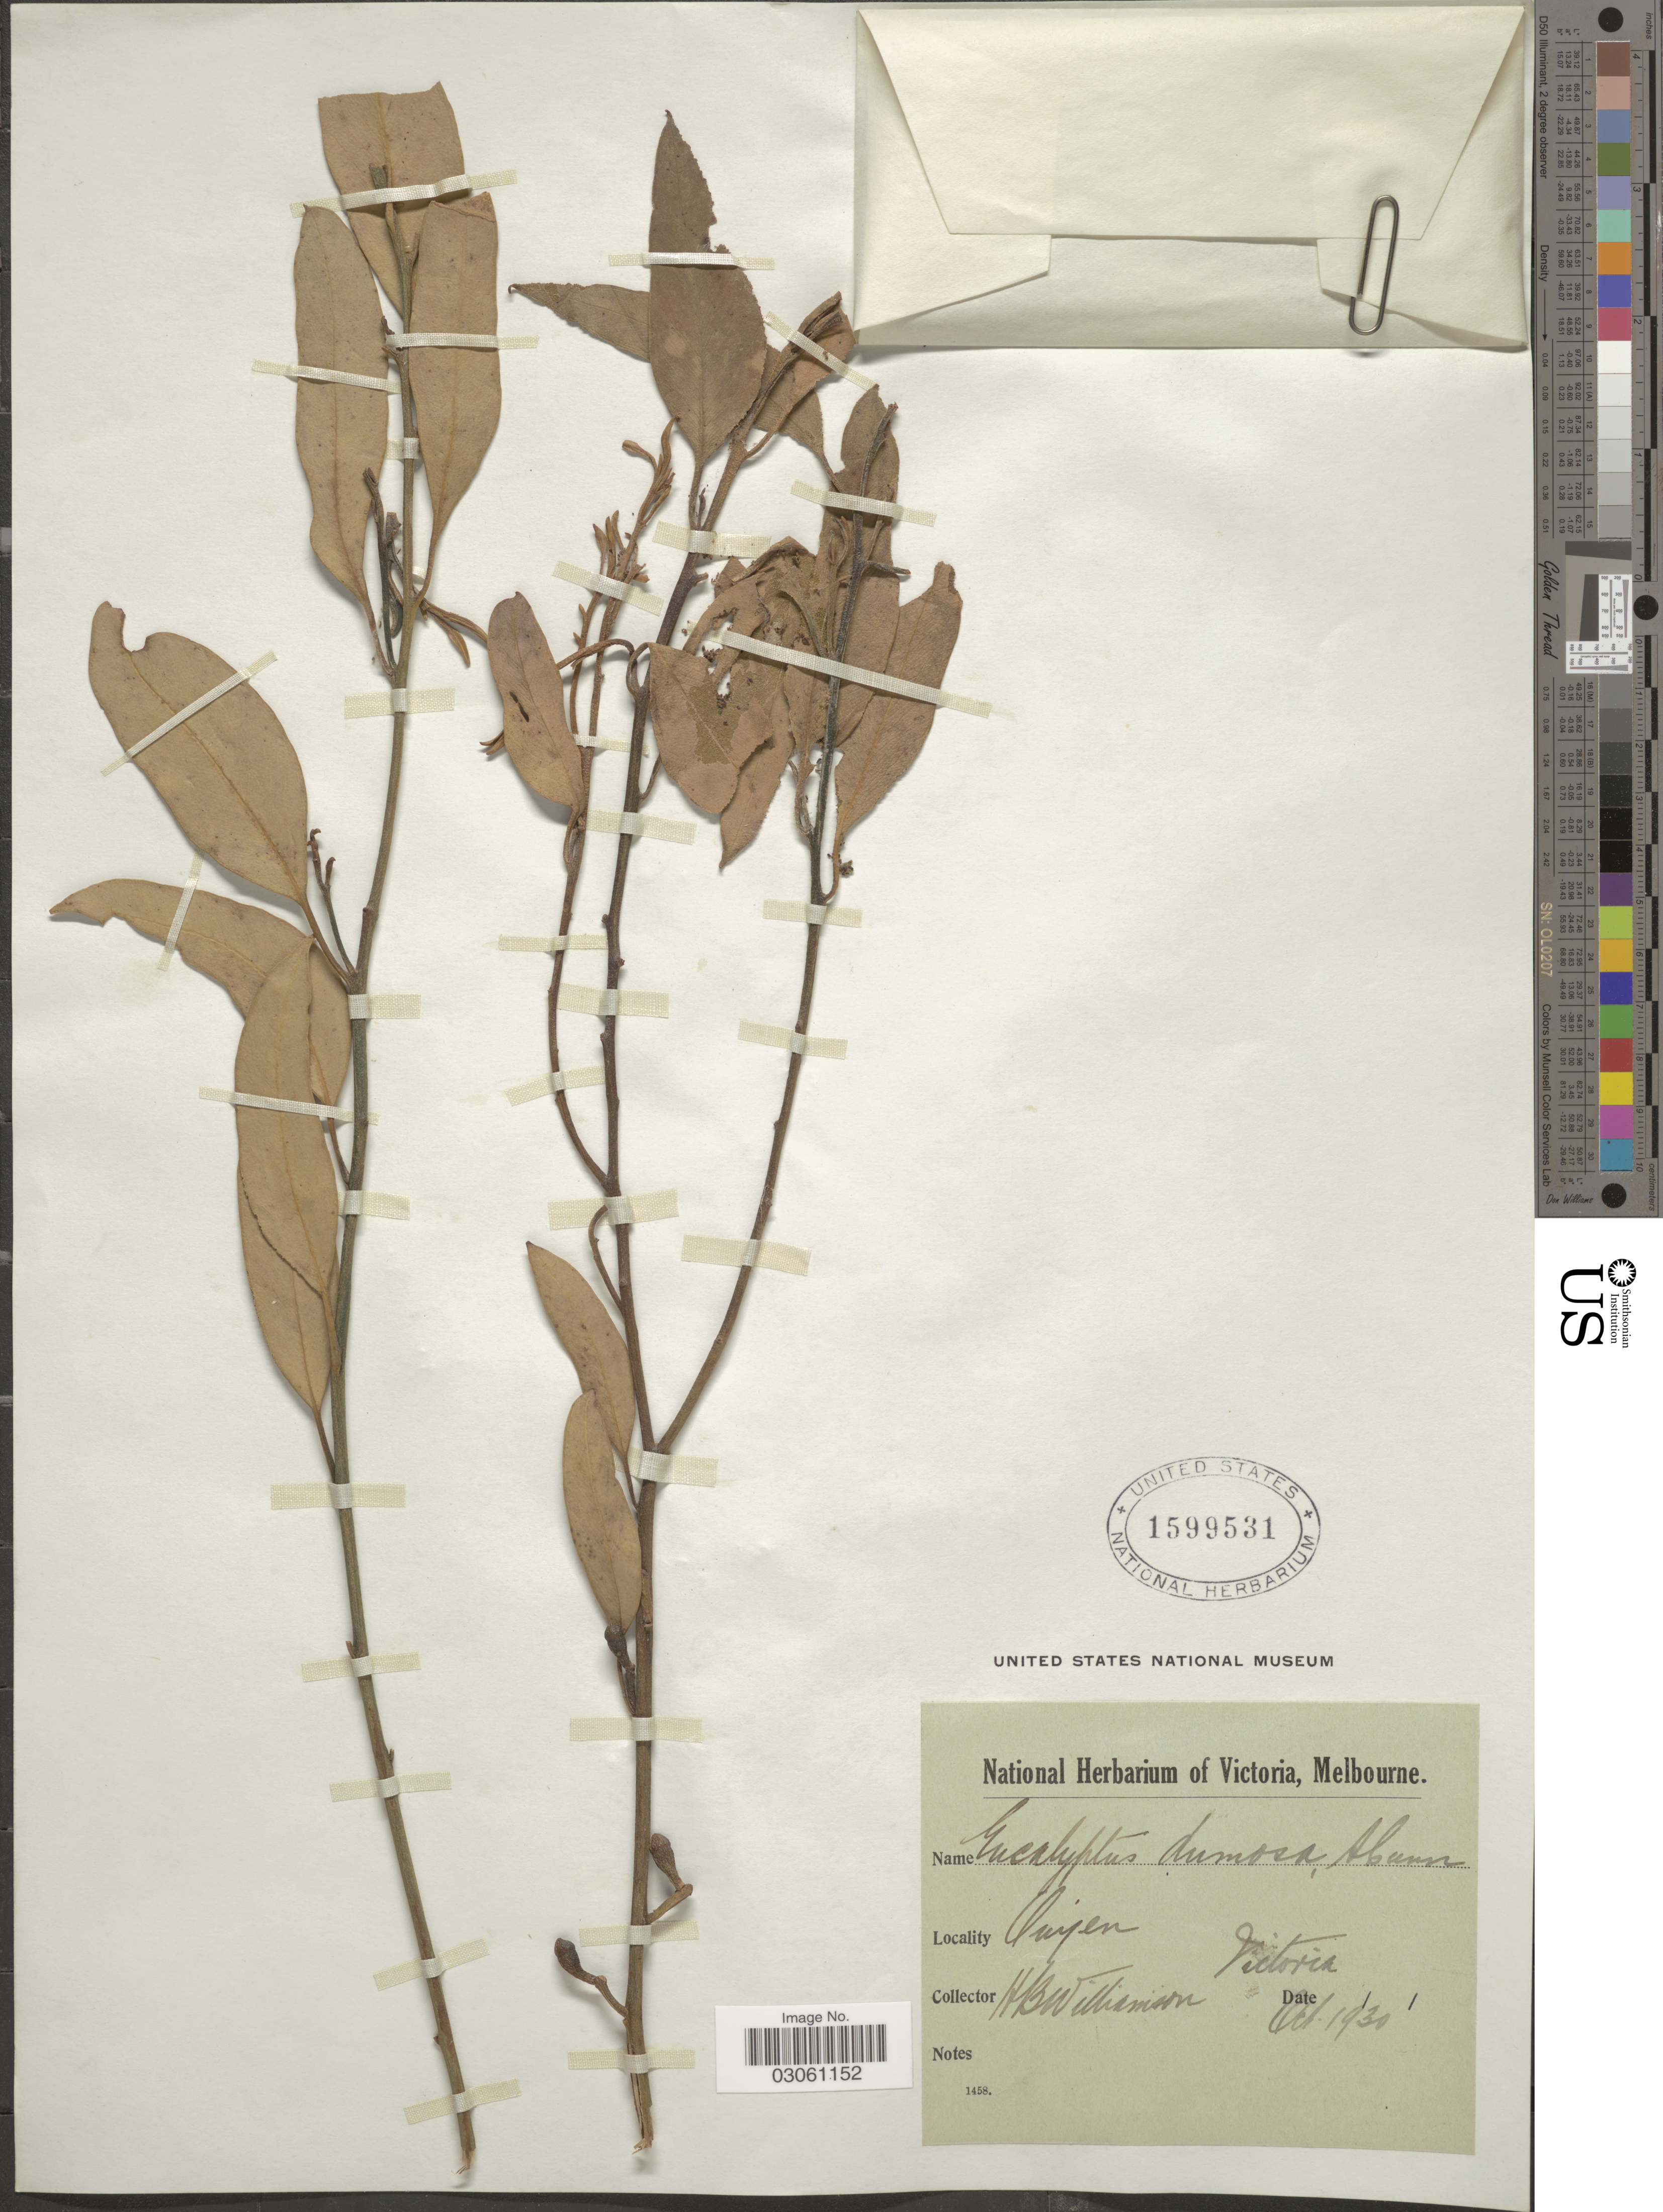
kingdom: Plantae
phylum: Tracheophyta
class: Magnoliopsida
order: Myrtales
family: Myrtaceae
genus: Eucalyptus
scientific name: Eucalyptus dumosa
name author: A. Cunn. ex Oxley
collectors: H. Williamson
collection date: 1930-10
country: Australia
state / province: Victoria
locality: Ouyen, Victoria.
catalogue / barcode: US 1599531